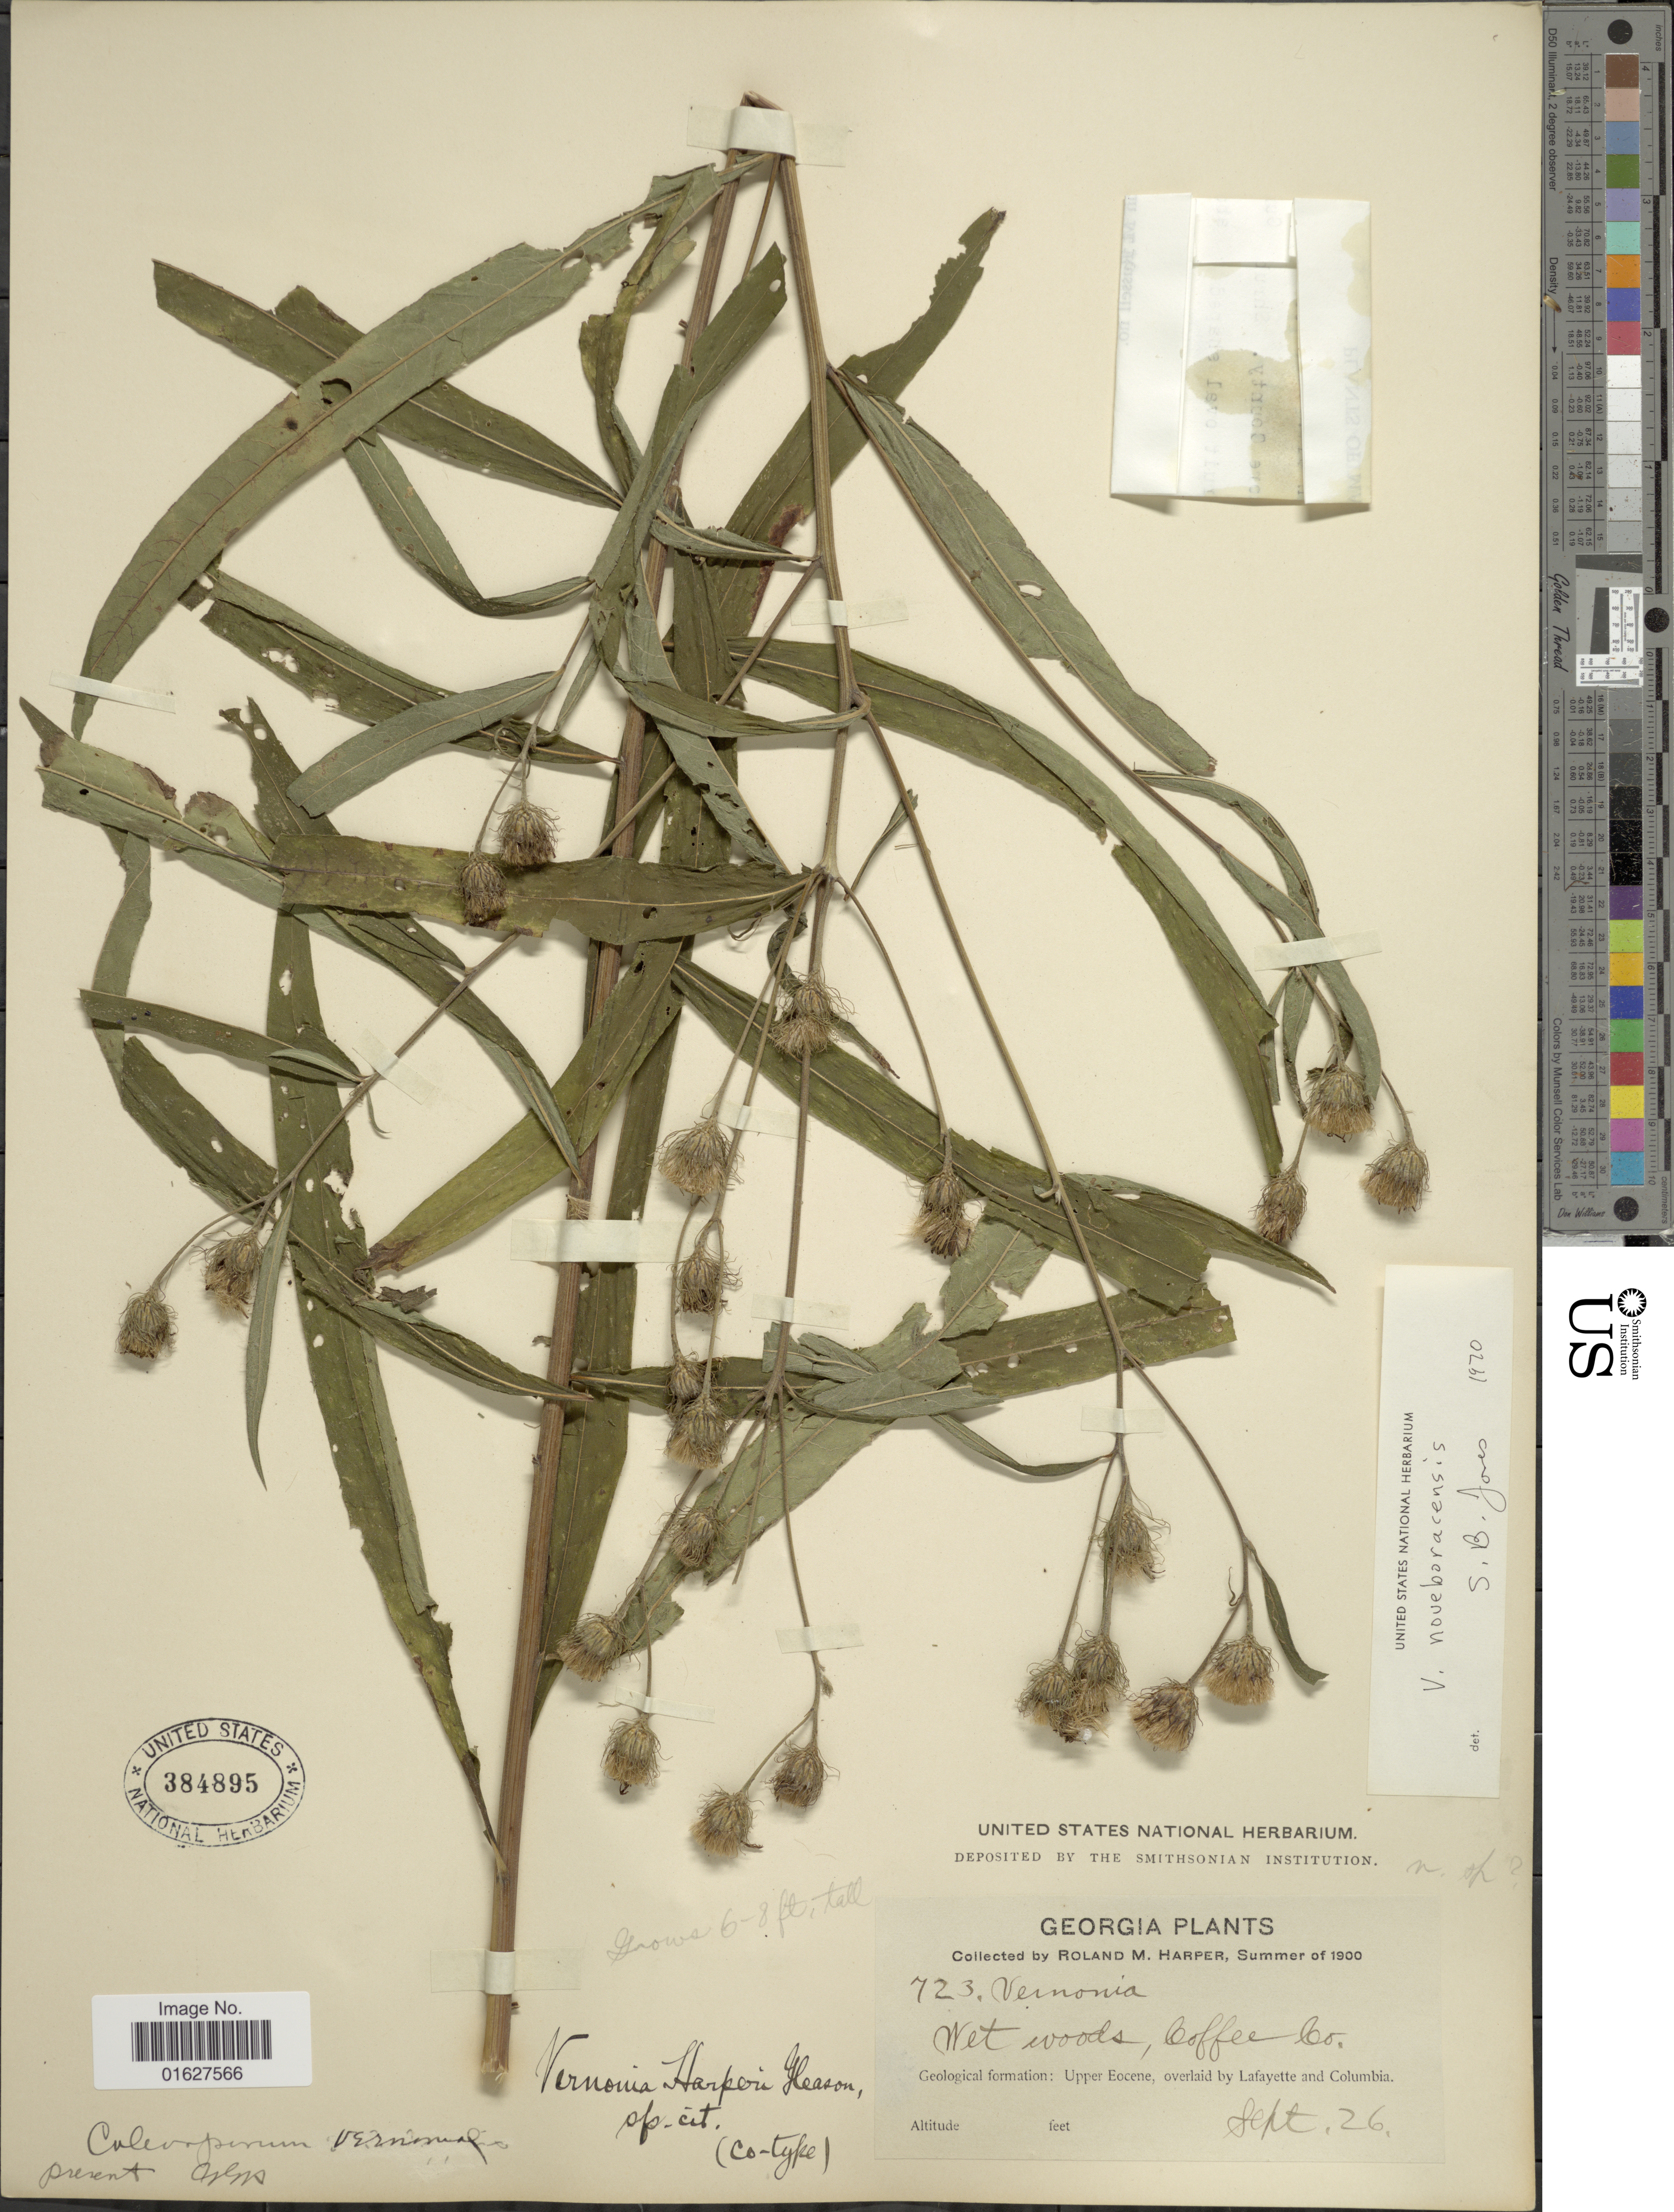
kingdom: Plantae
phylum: Tracheophyta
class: Magnoliopsida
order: Asterales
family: Asteraceae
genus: Vernonia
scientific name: Vernonia noveboracensis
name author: (L.) Michx.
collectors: R. M. Harper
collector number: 723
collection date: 1900-09-26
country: United States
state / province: Georgia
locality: Wet woods, Coffe Co. Upper Eocene, overlaid By Lafayette and Columbia.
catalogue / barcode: US 384895